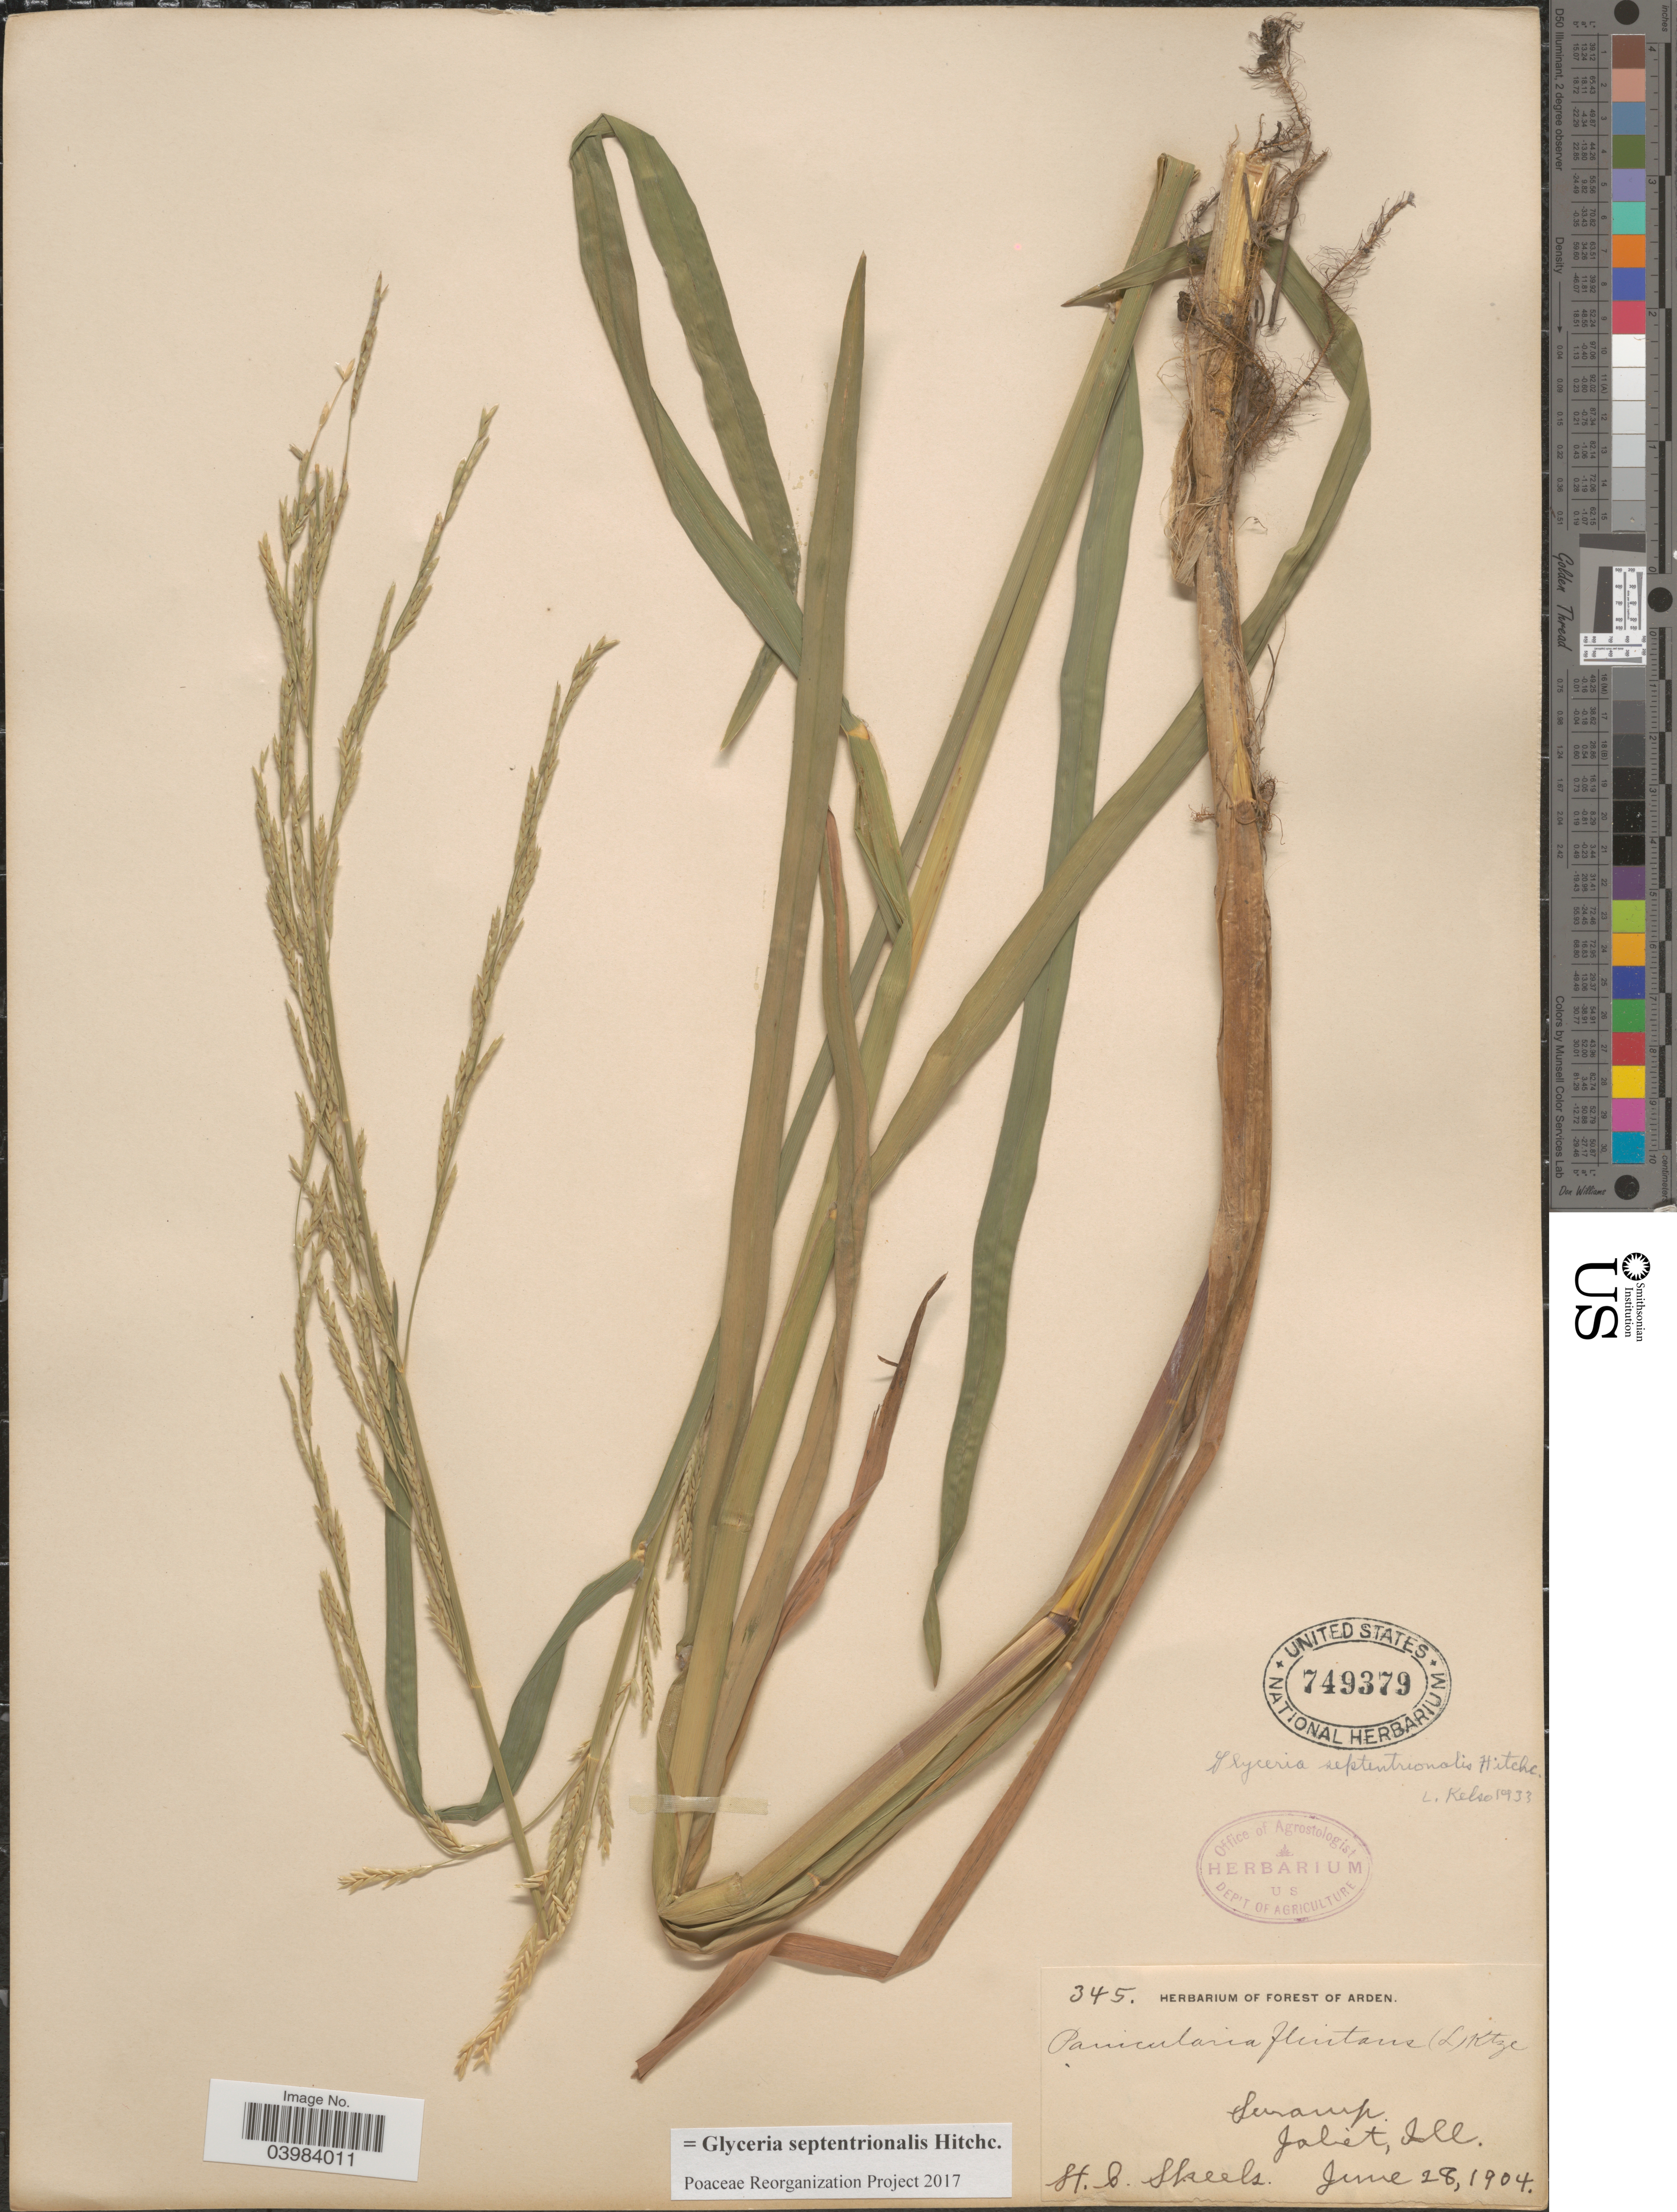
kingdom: Plantae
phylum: Tracheophyta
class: Liliopsida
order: Poales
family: Poaceae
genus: Glyceria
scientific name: Glyceria septentrionalis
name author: Hitchc.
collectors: H. Skeels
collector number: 345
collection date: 1904-06-28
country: United States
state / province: Illinois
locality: Swamp Joliet.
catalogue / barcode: US 749379